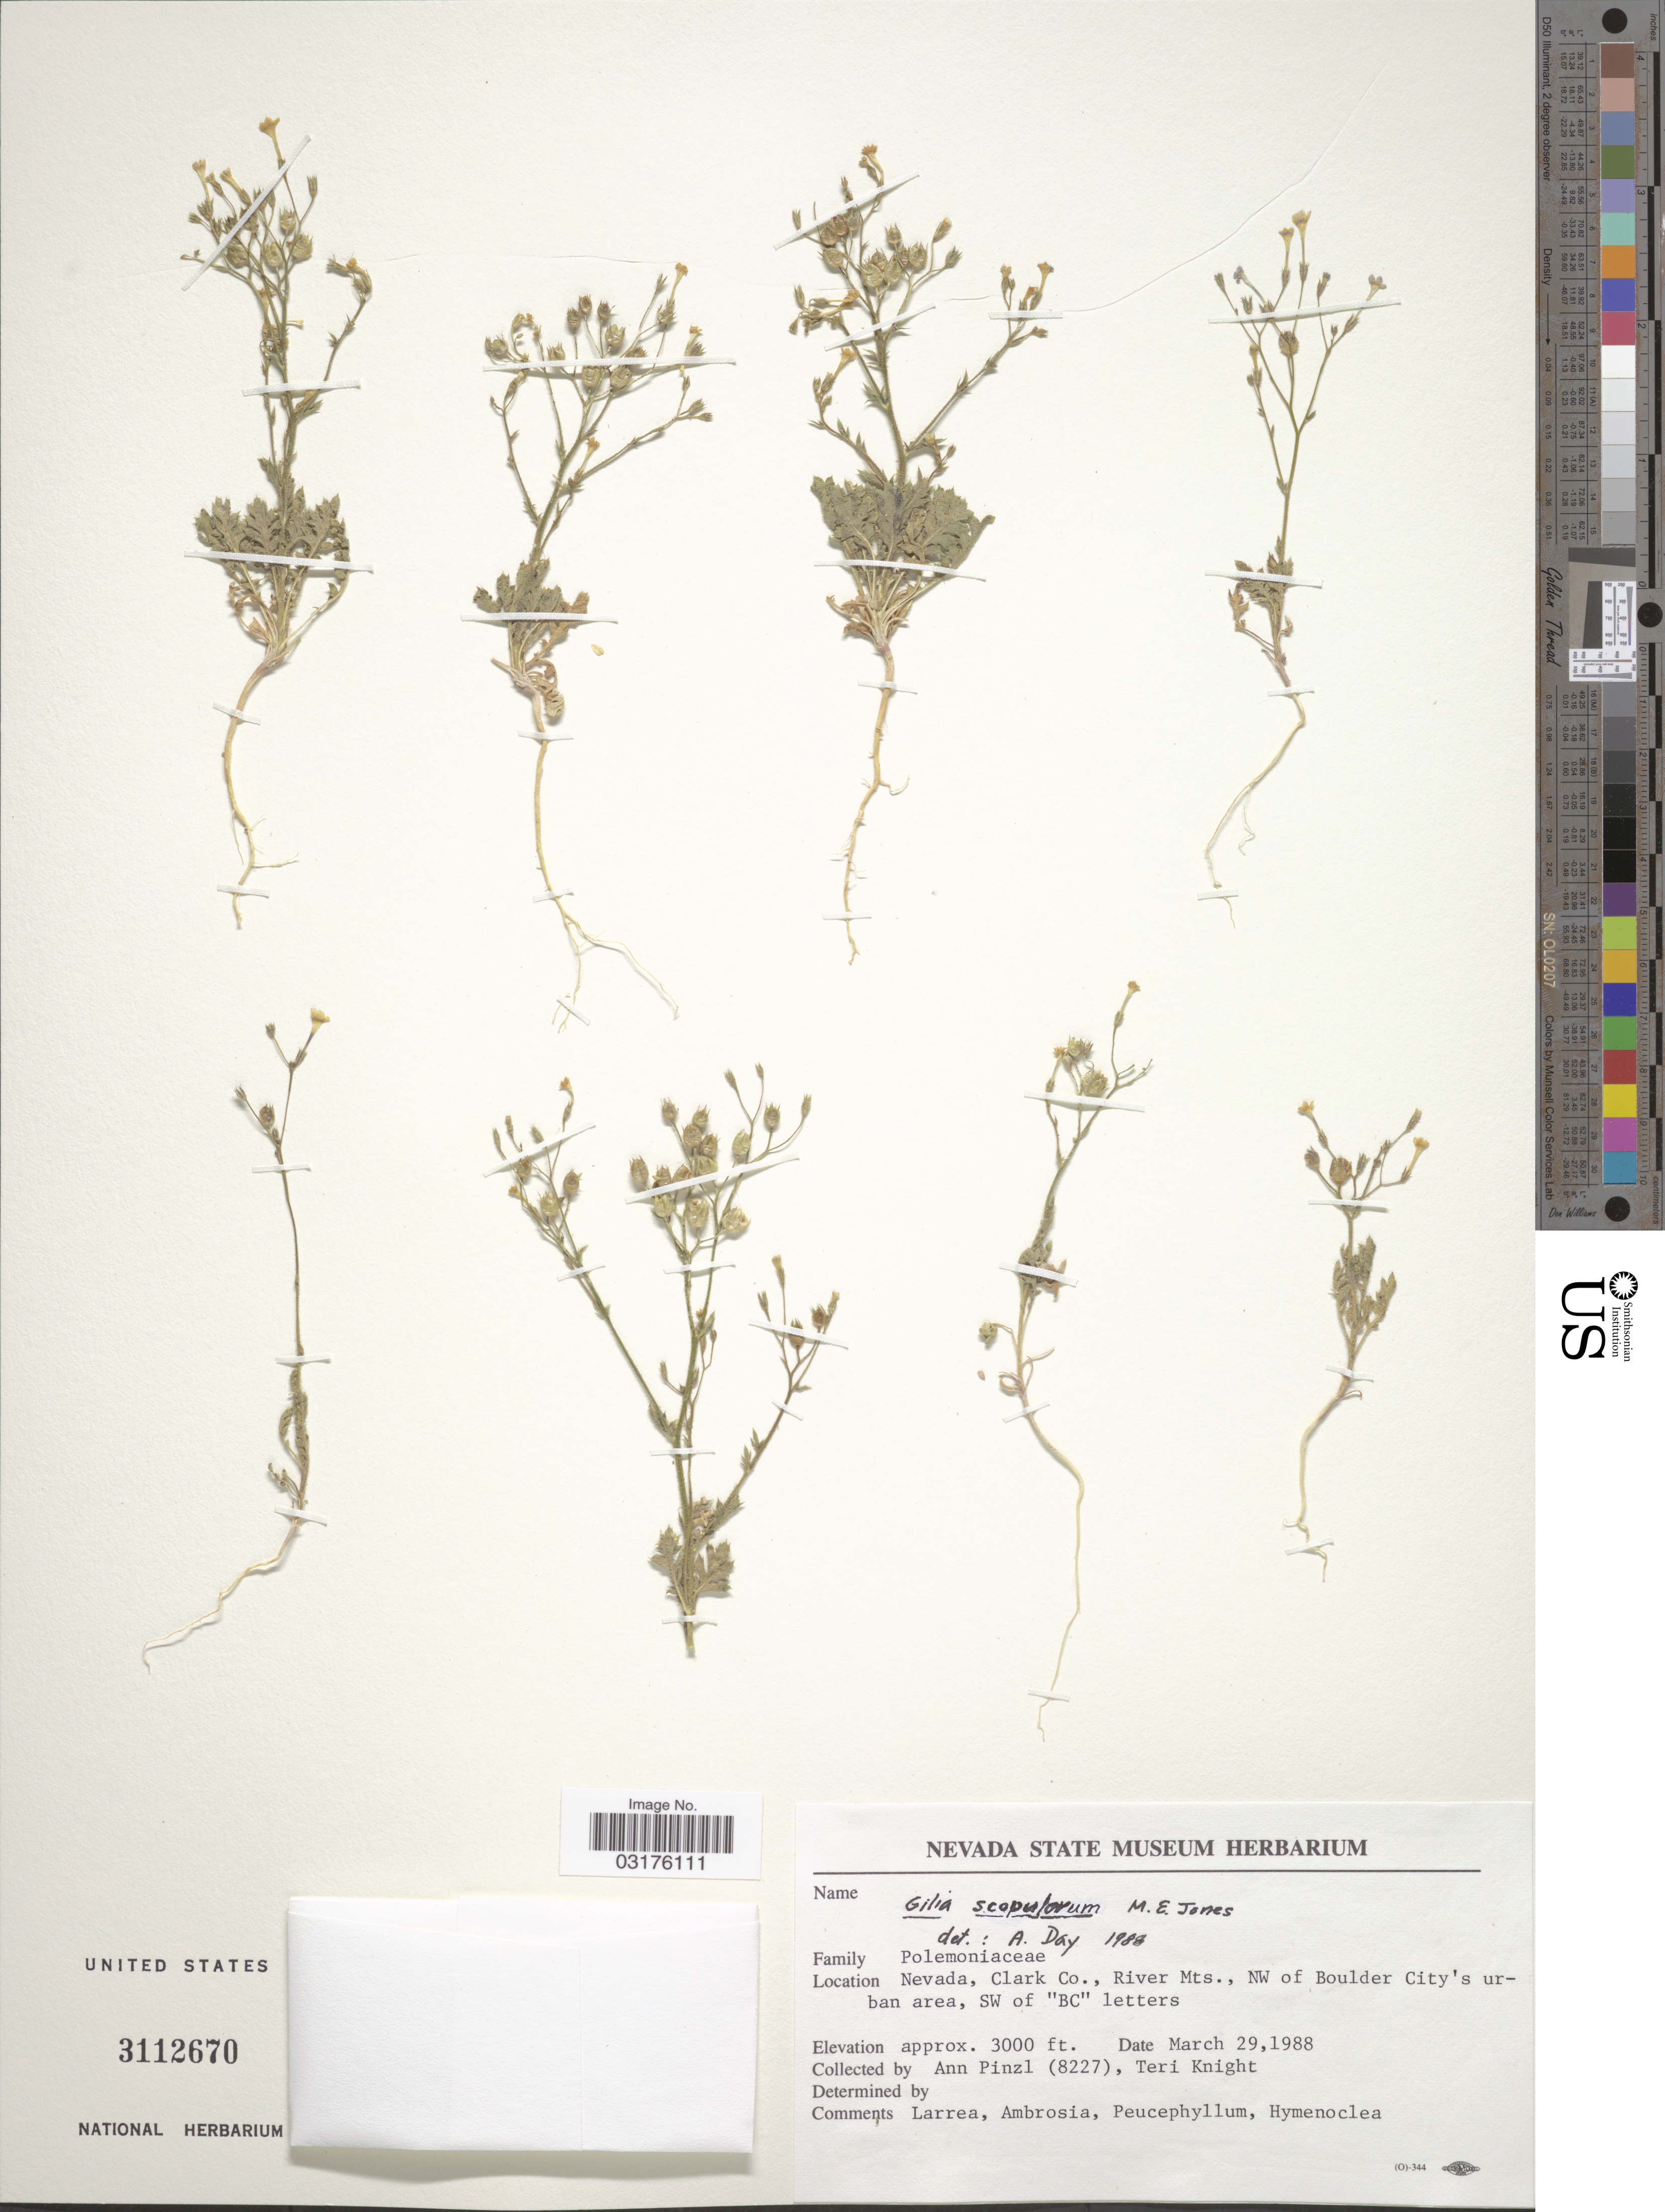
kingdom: Plantae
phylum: Tracheophyta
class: Magnoliopsida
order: Ericales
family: Polemoniaceae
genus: Gilia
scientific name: Gilia scopulorum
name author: M.E. Jones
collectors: A. Pinzl & T. Knight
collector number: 8227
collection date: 1988-03-29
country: United States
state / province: Nevada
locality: Clark Co., River Mts., NW of Boulder City's urban area, SW of "BC" letters.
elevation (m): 914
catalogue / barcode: US 3112670